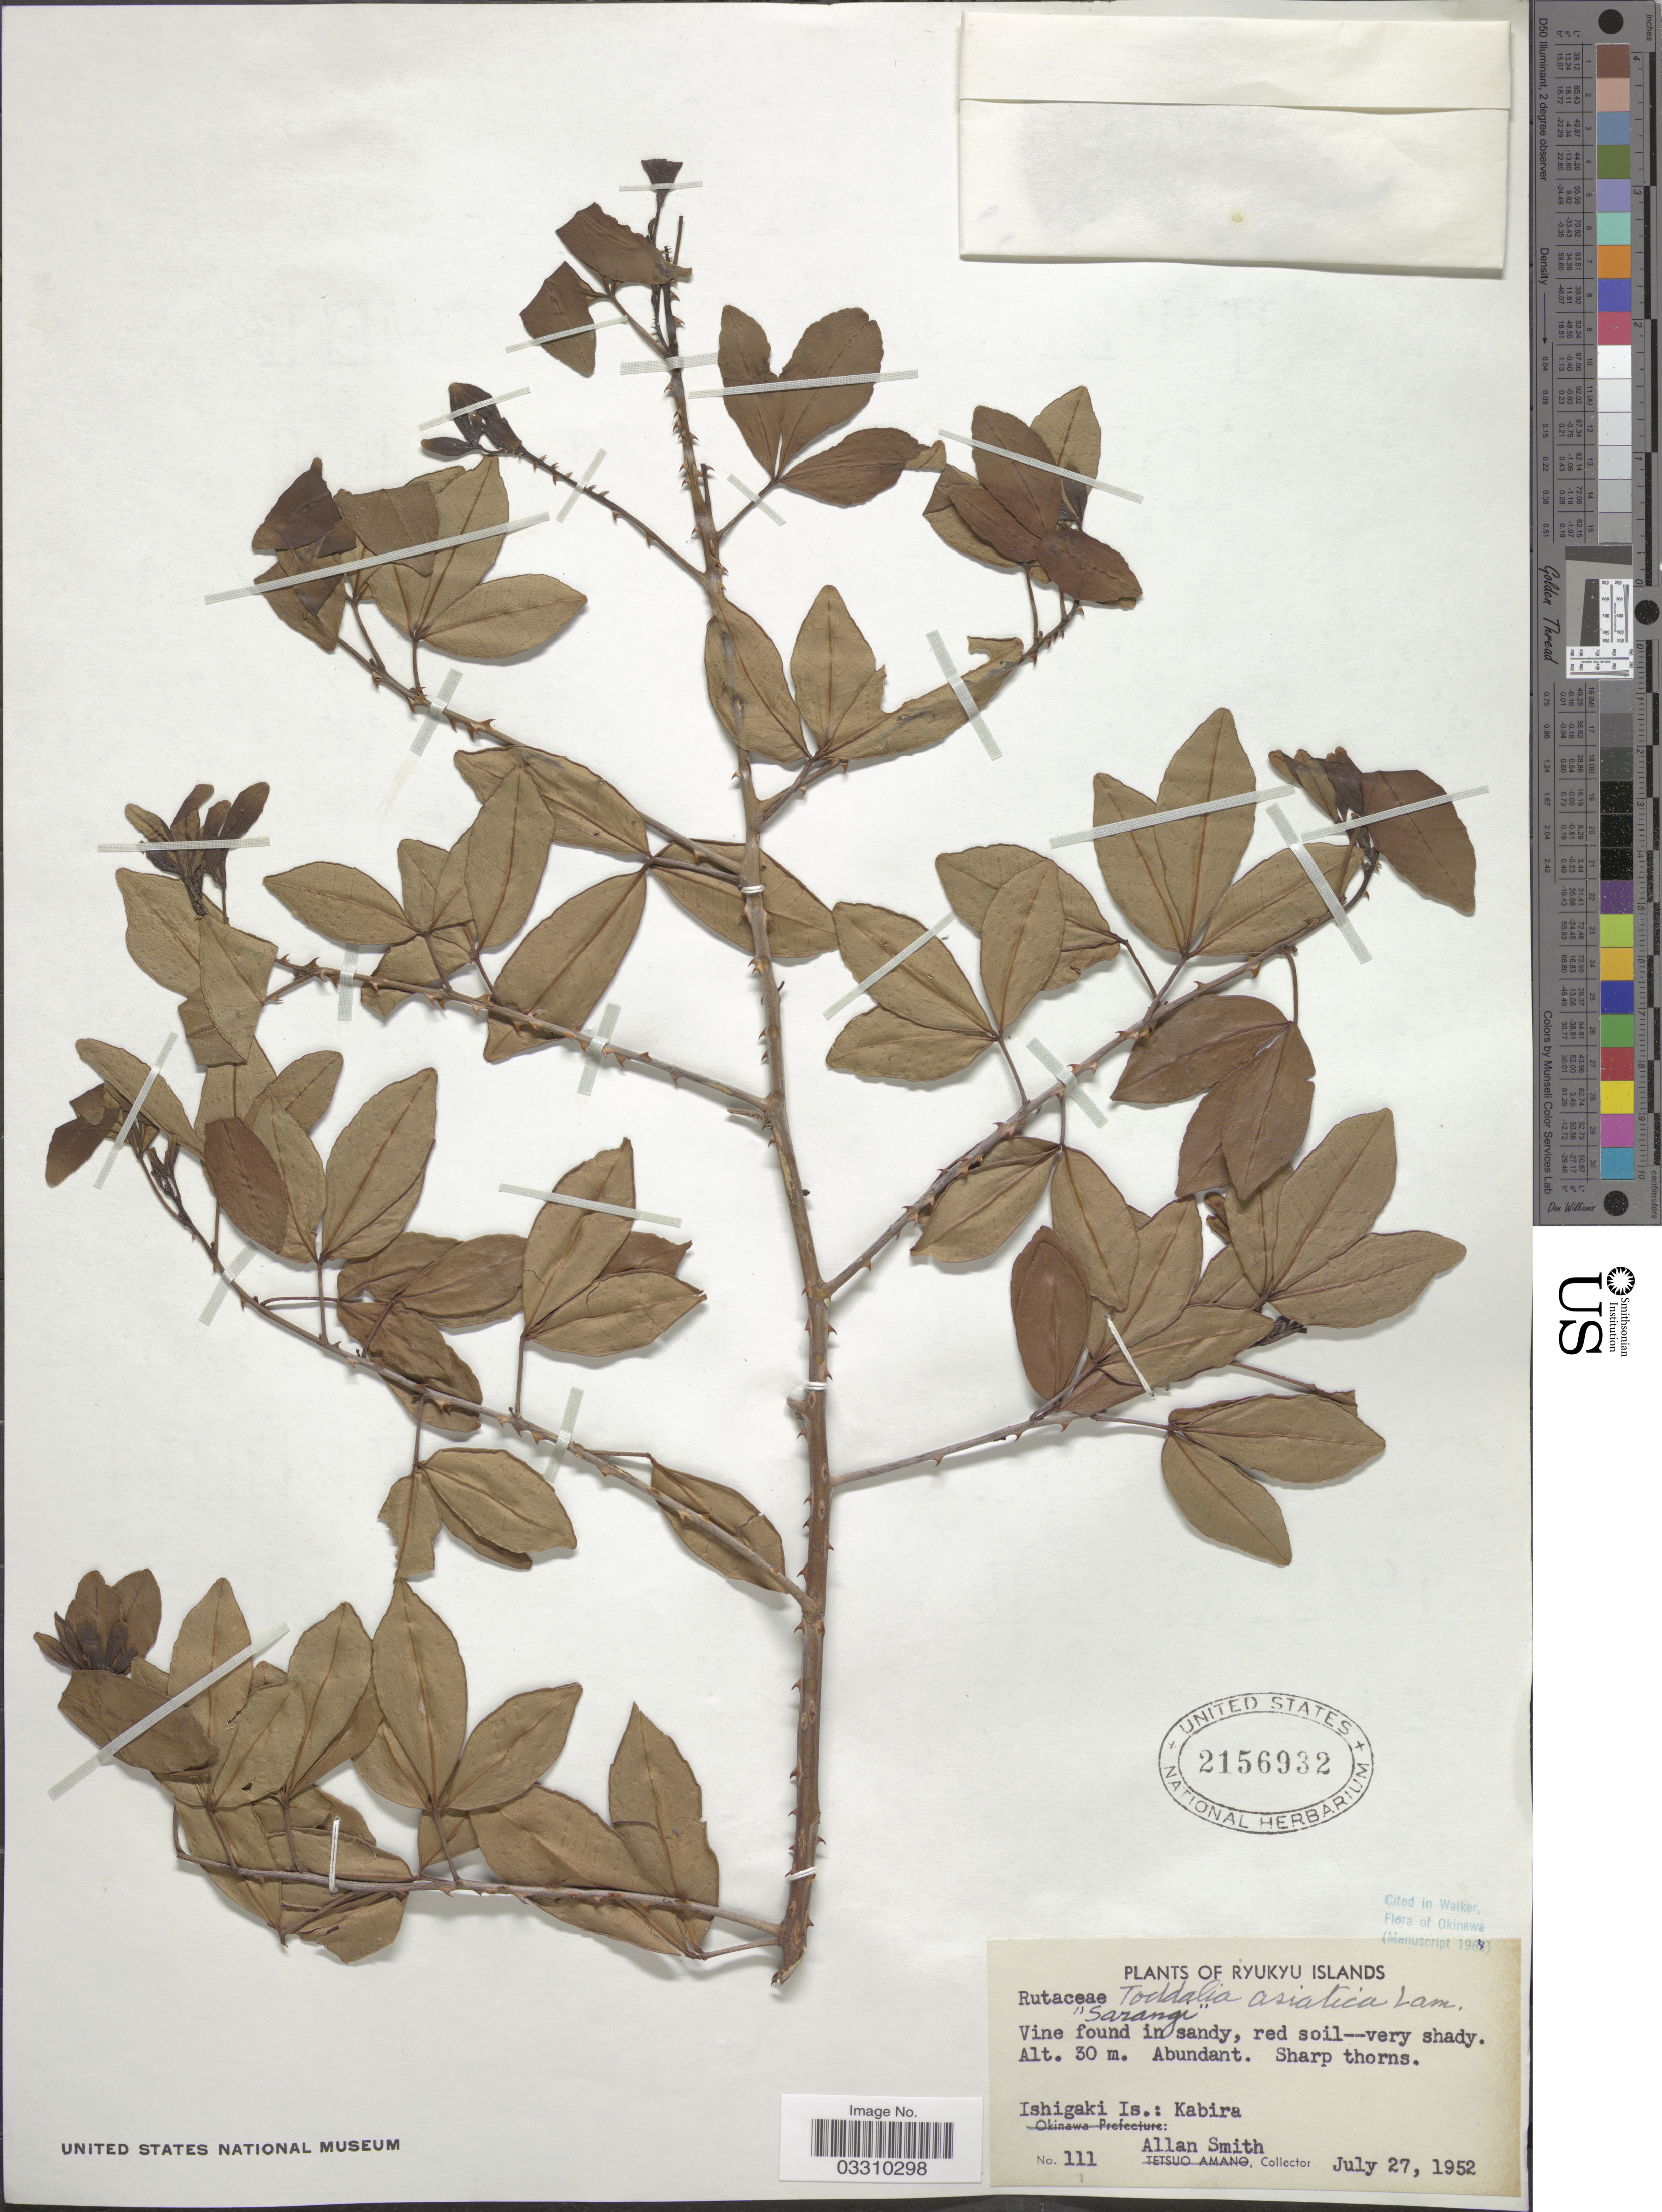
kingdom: Plantae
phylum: Tracheophyta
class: Magnoliopsida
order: Sapindales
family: Rutaceae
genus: Zanthoxylum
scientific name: Zanthoxylum asiaticum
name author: (L.) Appelhans et al.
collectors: A. Smith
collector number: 111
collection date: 1952-07-27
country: Japan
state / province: Okinawa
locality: Ryukyu Islands. Ishigaki Is.: Kabira.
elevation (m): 30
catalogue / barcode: US 2156932